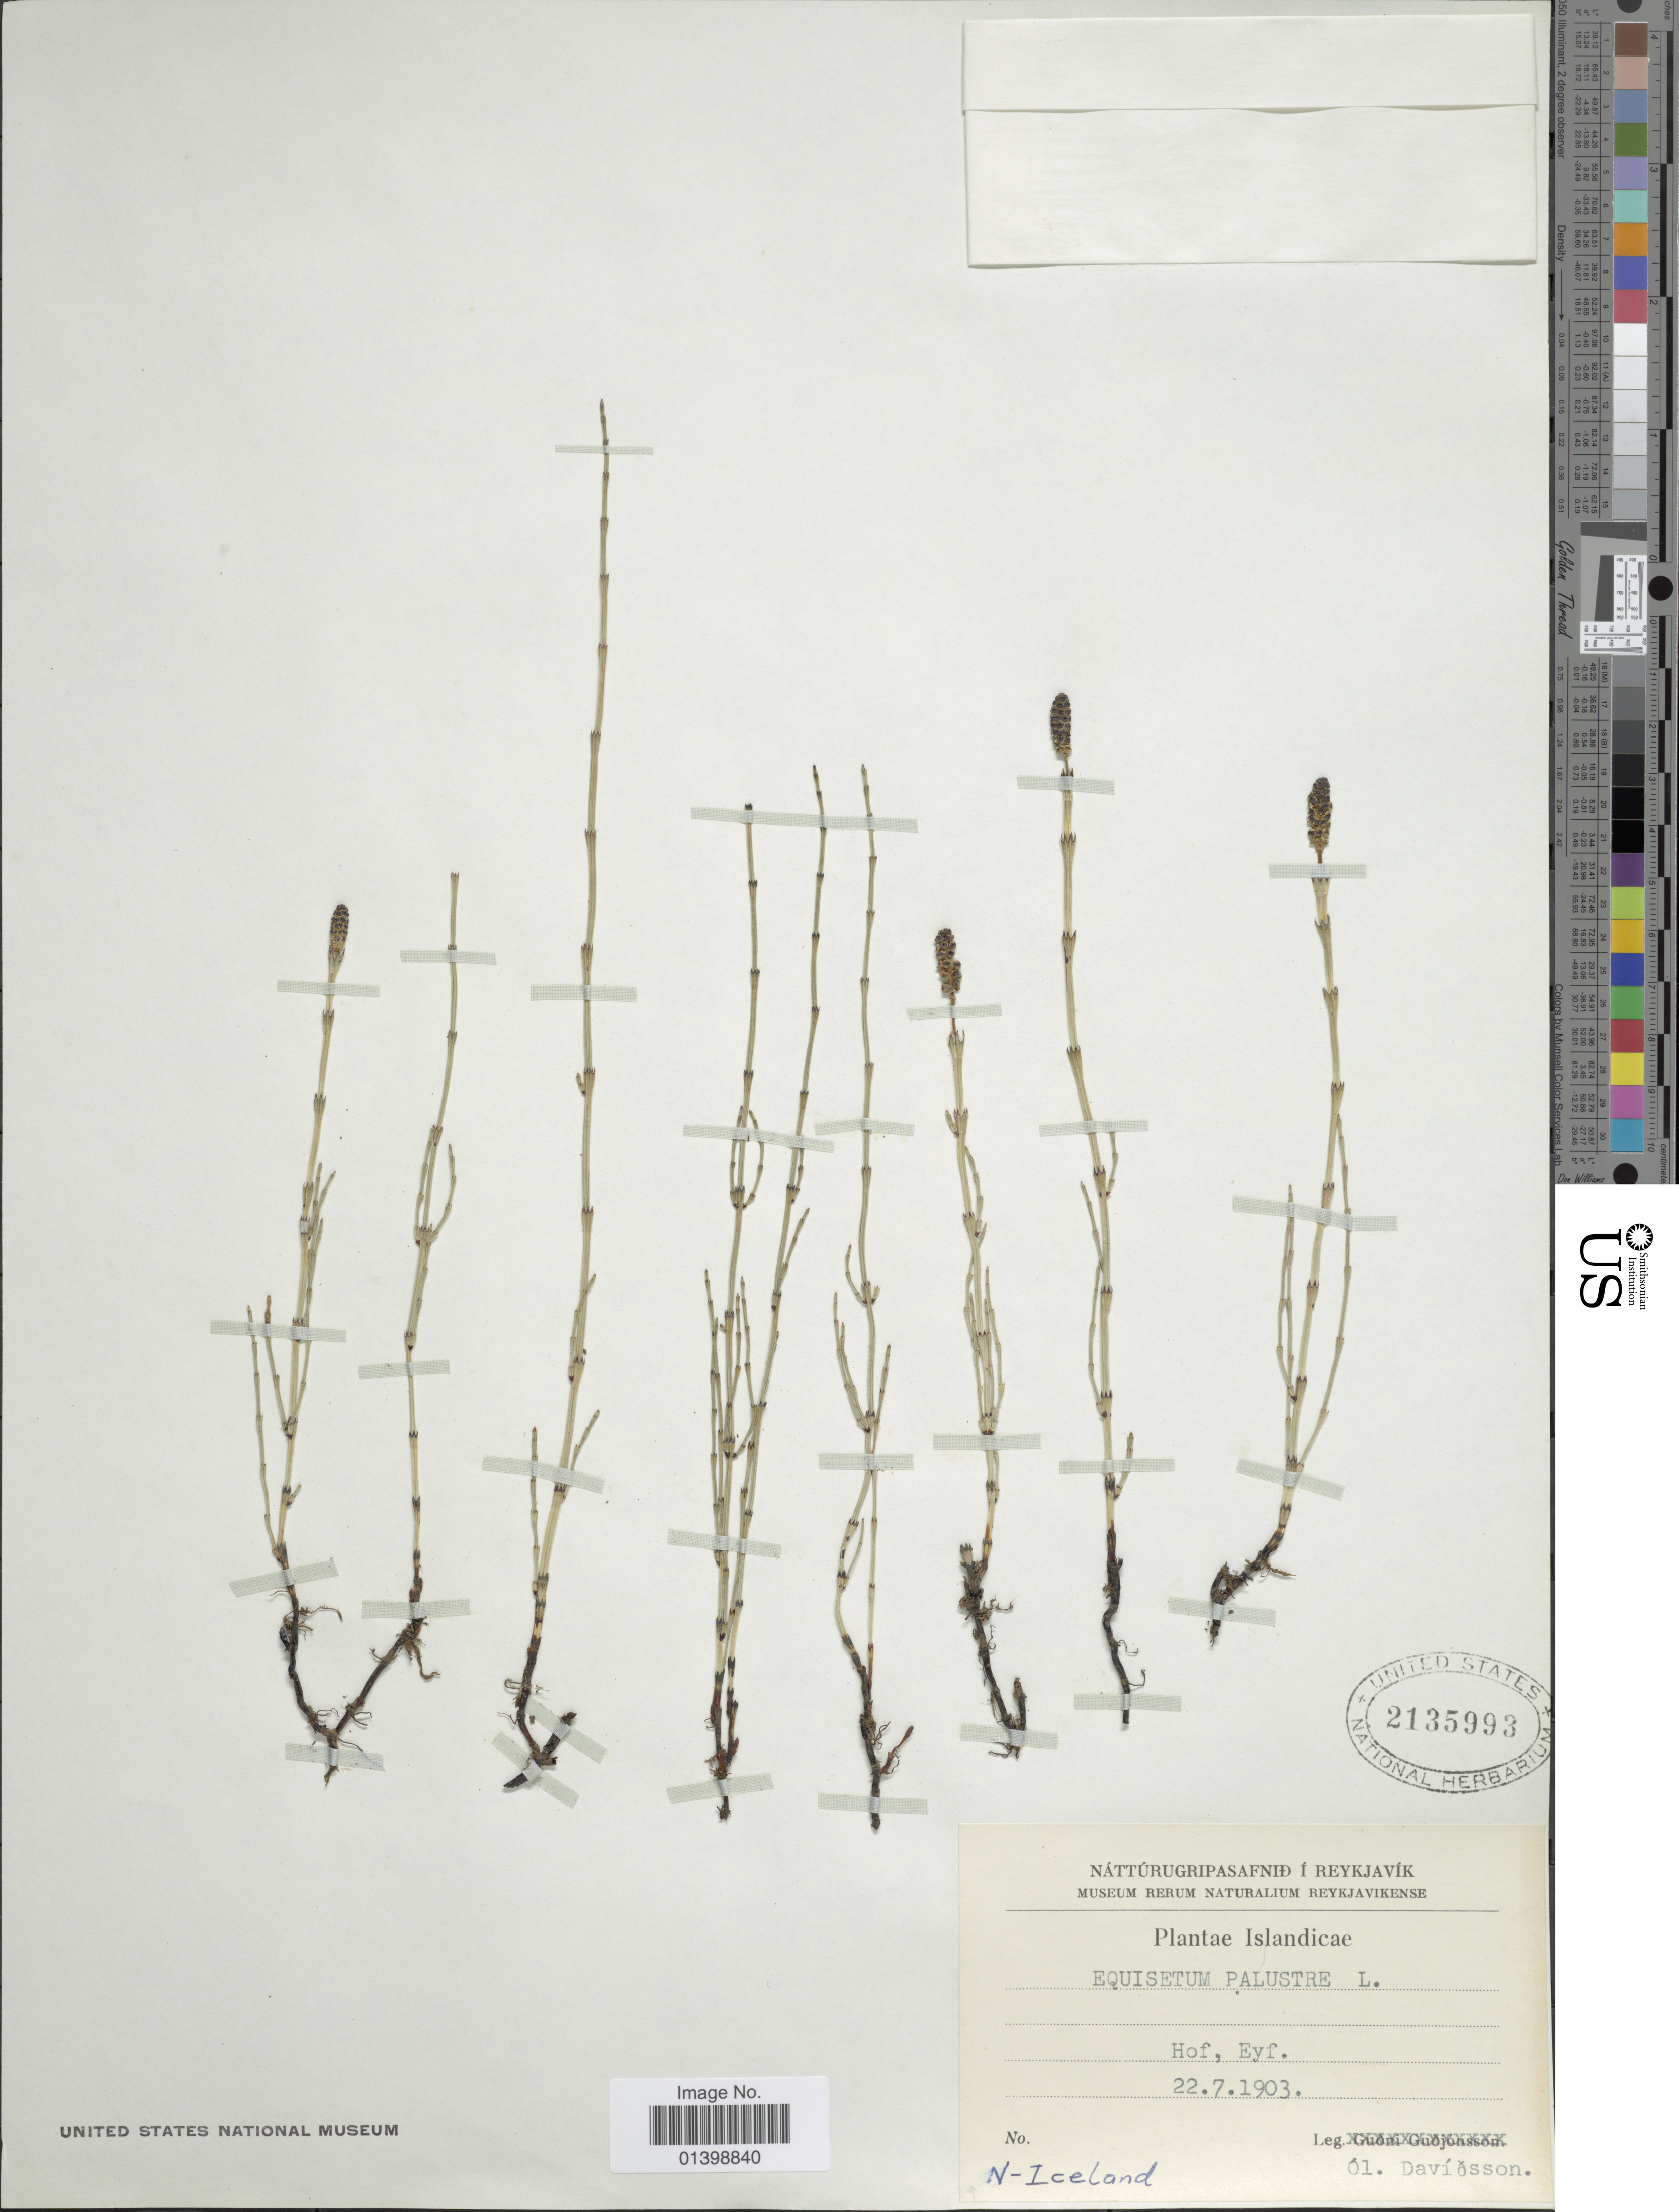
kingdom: Plantae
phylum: Tracheophyta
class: Polypodiopsida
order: Equisetales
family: Equisetaceae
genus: Equisetum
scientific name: Equisetum palustre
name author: L.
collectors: I. Davidsson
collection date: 1903-07-22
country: Iceland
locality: Hof, Eyf, N-Iceland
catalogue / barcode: US 2135993